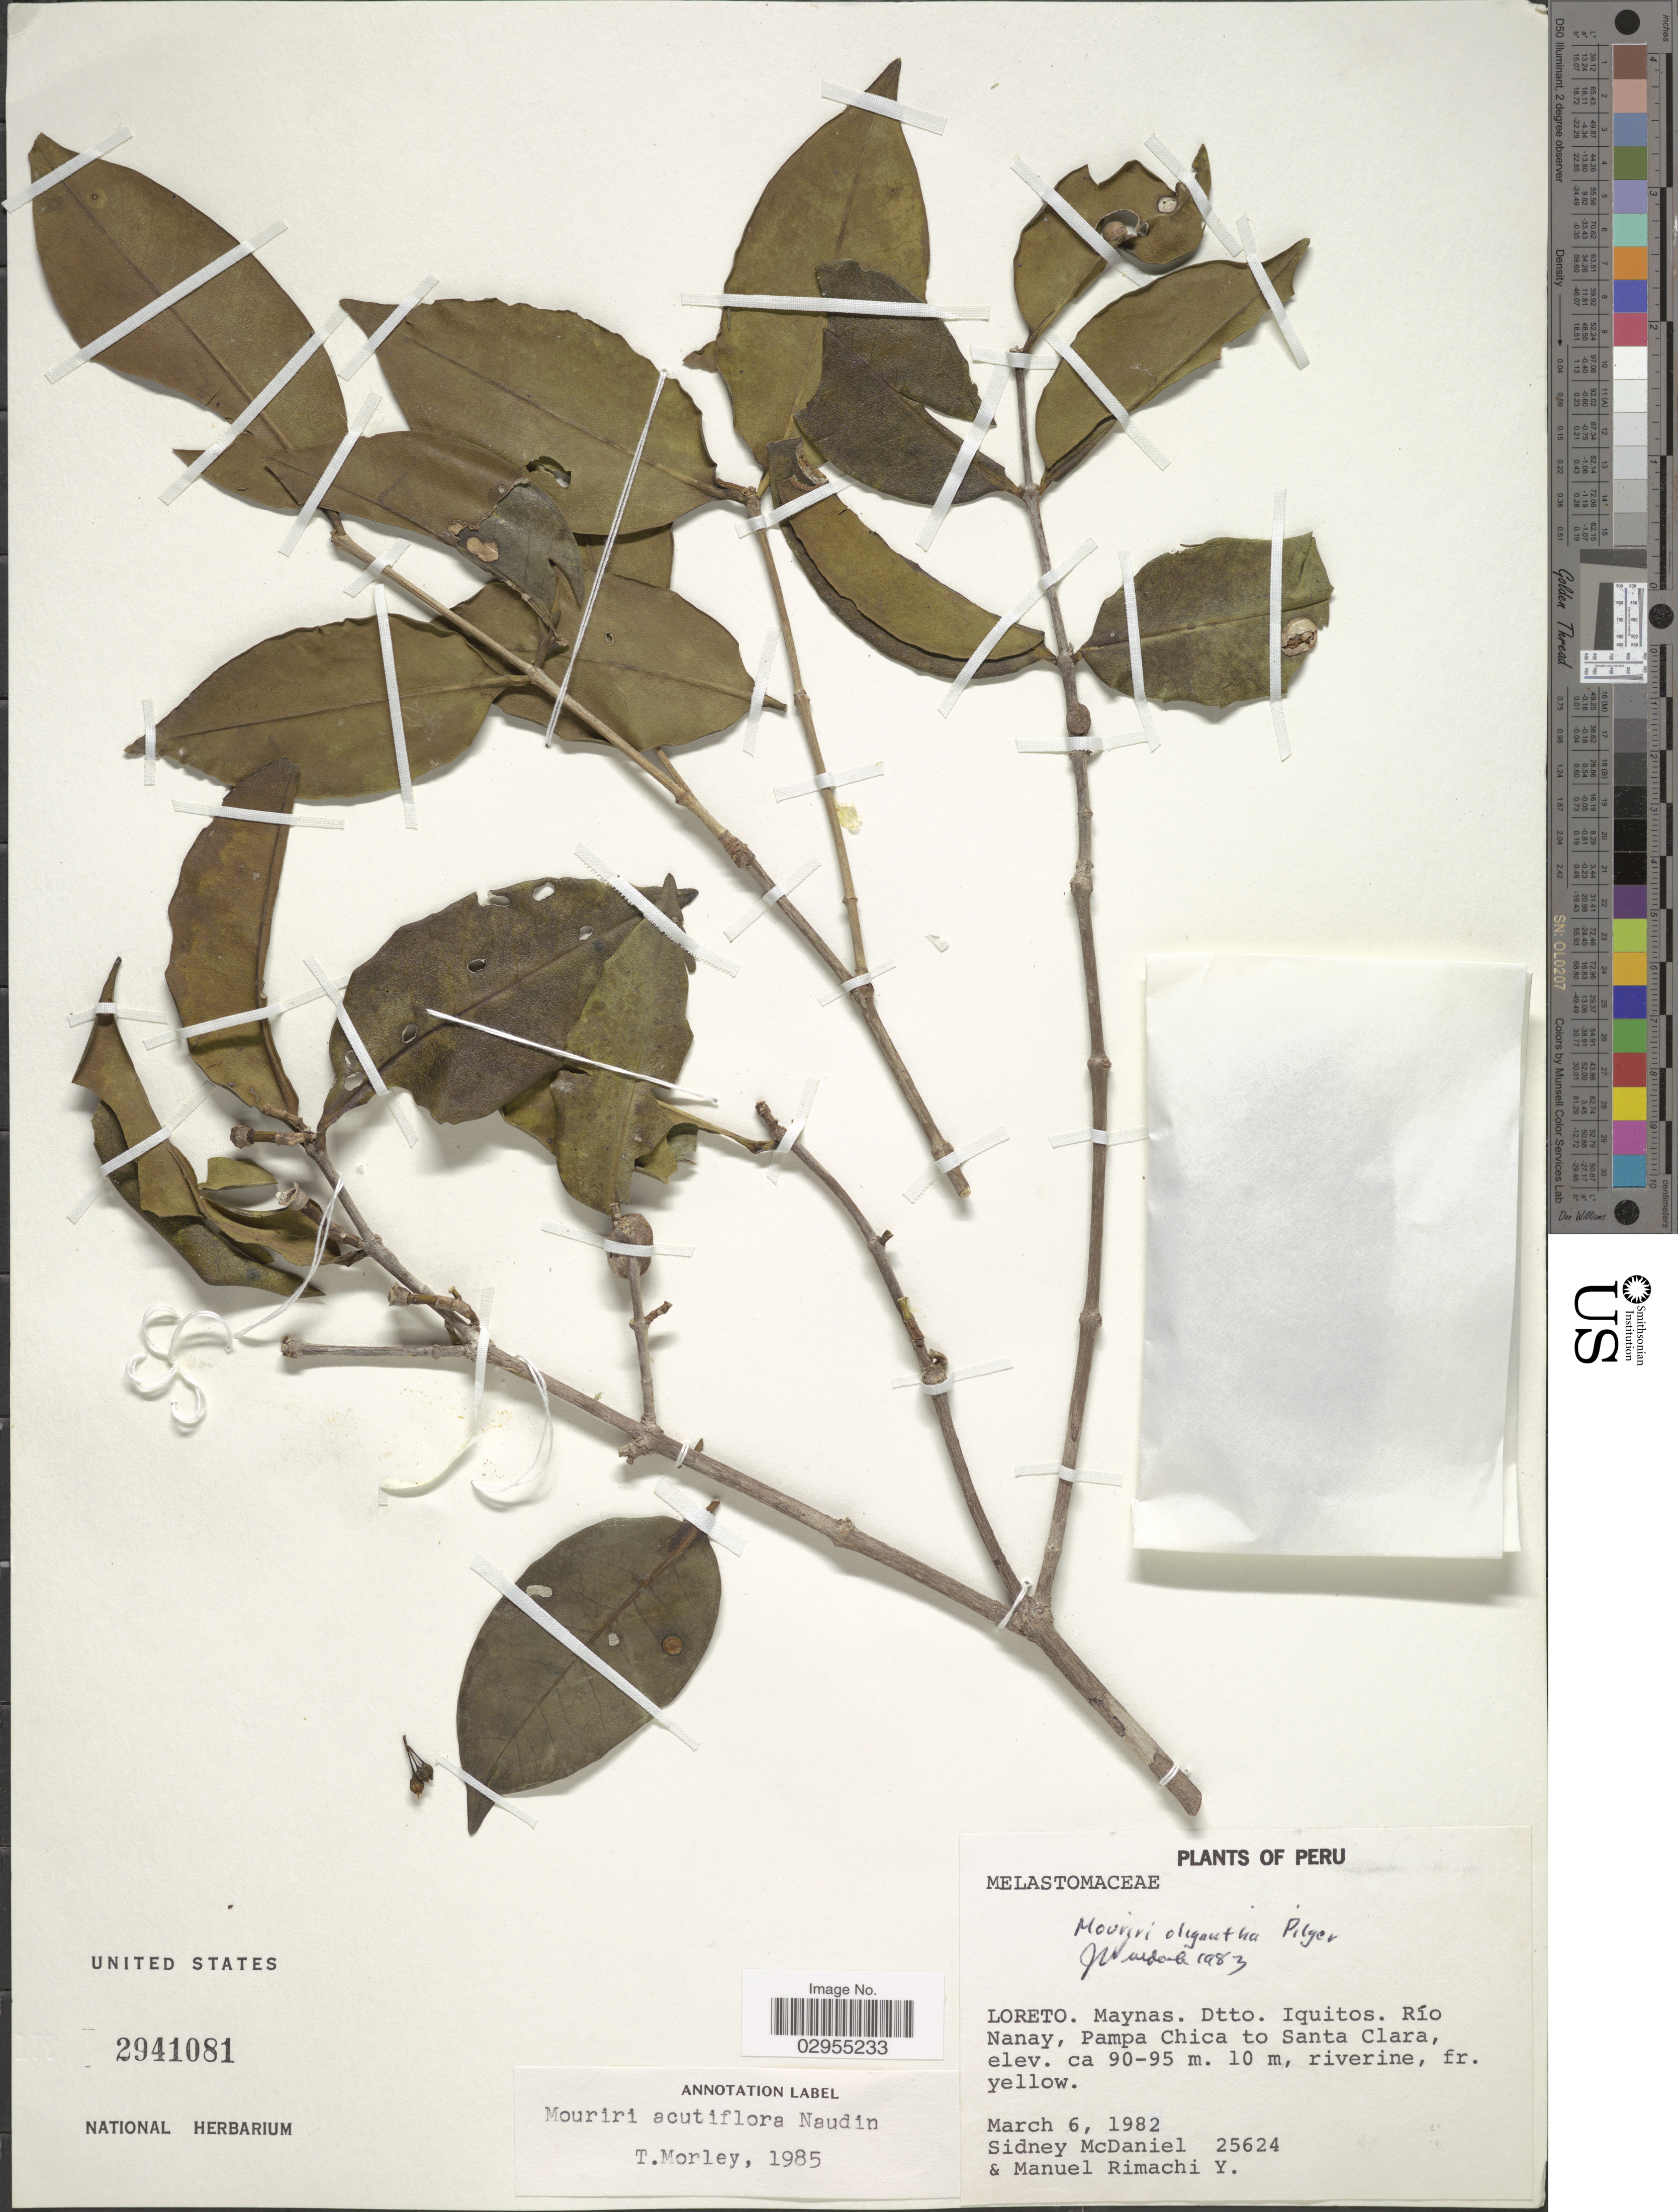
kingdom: Plantae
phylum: Tracheophyta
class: Magnoliopsida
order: Myrtales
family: Melastomataceae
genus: Mouriri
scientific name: Mouriri acutiflora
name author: Naudin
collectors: S. McDaniel & M. Rimachi Y.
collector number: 25624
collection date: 1982-03-06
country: Peru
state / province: Loreto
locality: Maynas. Dtto. Iquitos. Río Nanay, Pampa Chica to Santa Clara, riverine.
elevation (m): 90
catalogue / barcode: US 2941081